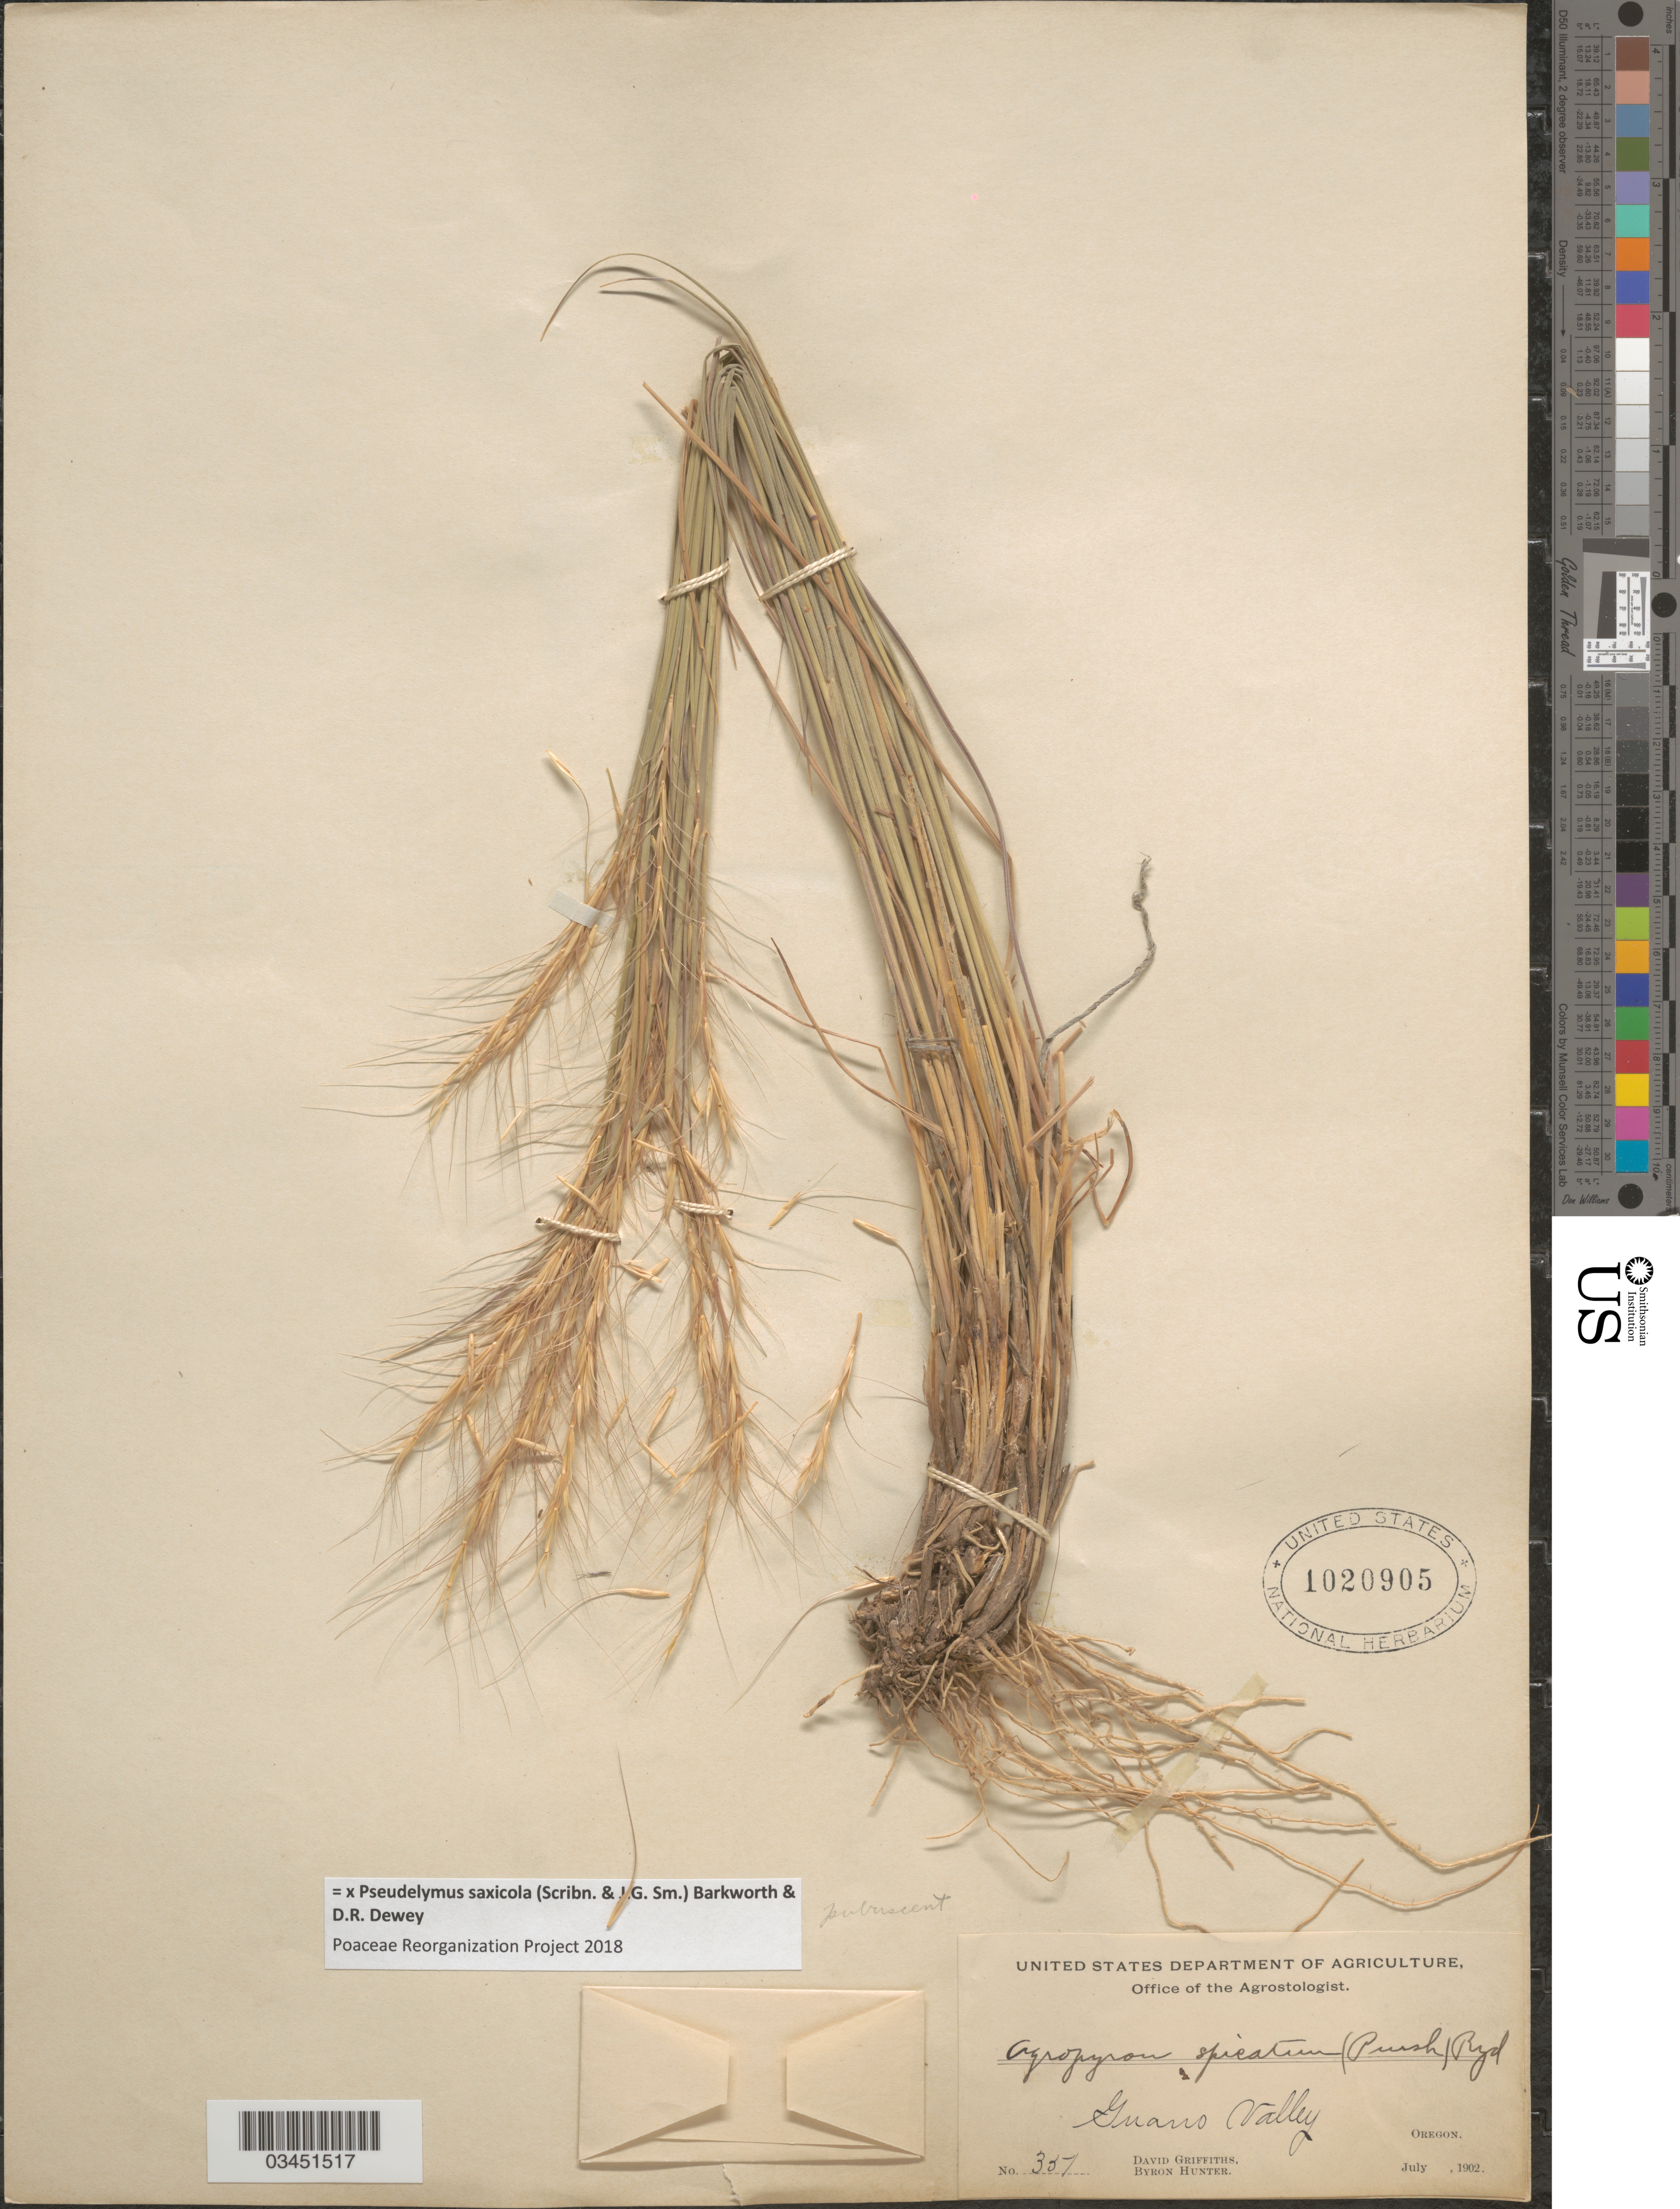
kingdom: Plantae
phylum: Tracheophyta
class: Liliopsida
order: Poales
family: Poaceae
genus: Pseudelymus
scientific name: x Pseudelymus saxicola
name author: (Scribn. & J.G. Sm.) Barkworth & Dewey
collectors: D. Griffiths & B. Hunter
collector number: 351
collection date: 1902-07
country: United States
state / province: Oregon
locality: Guano Valley.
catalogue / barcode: US 1020905